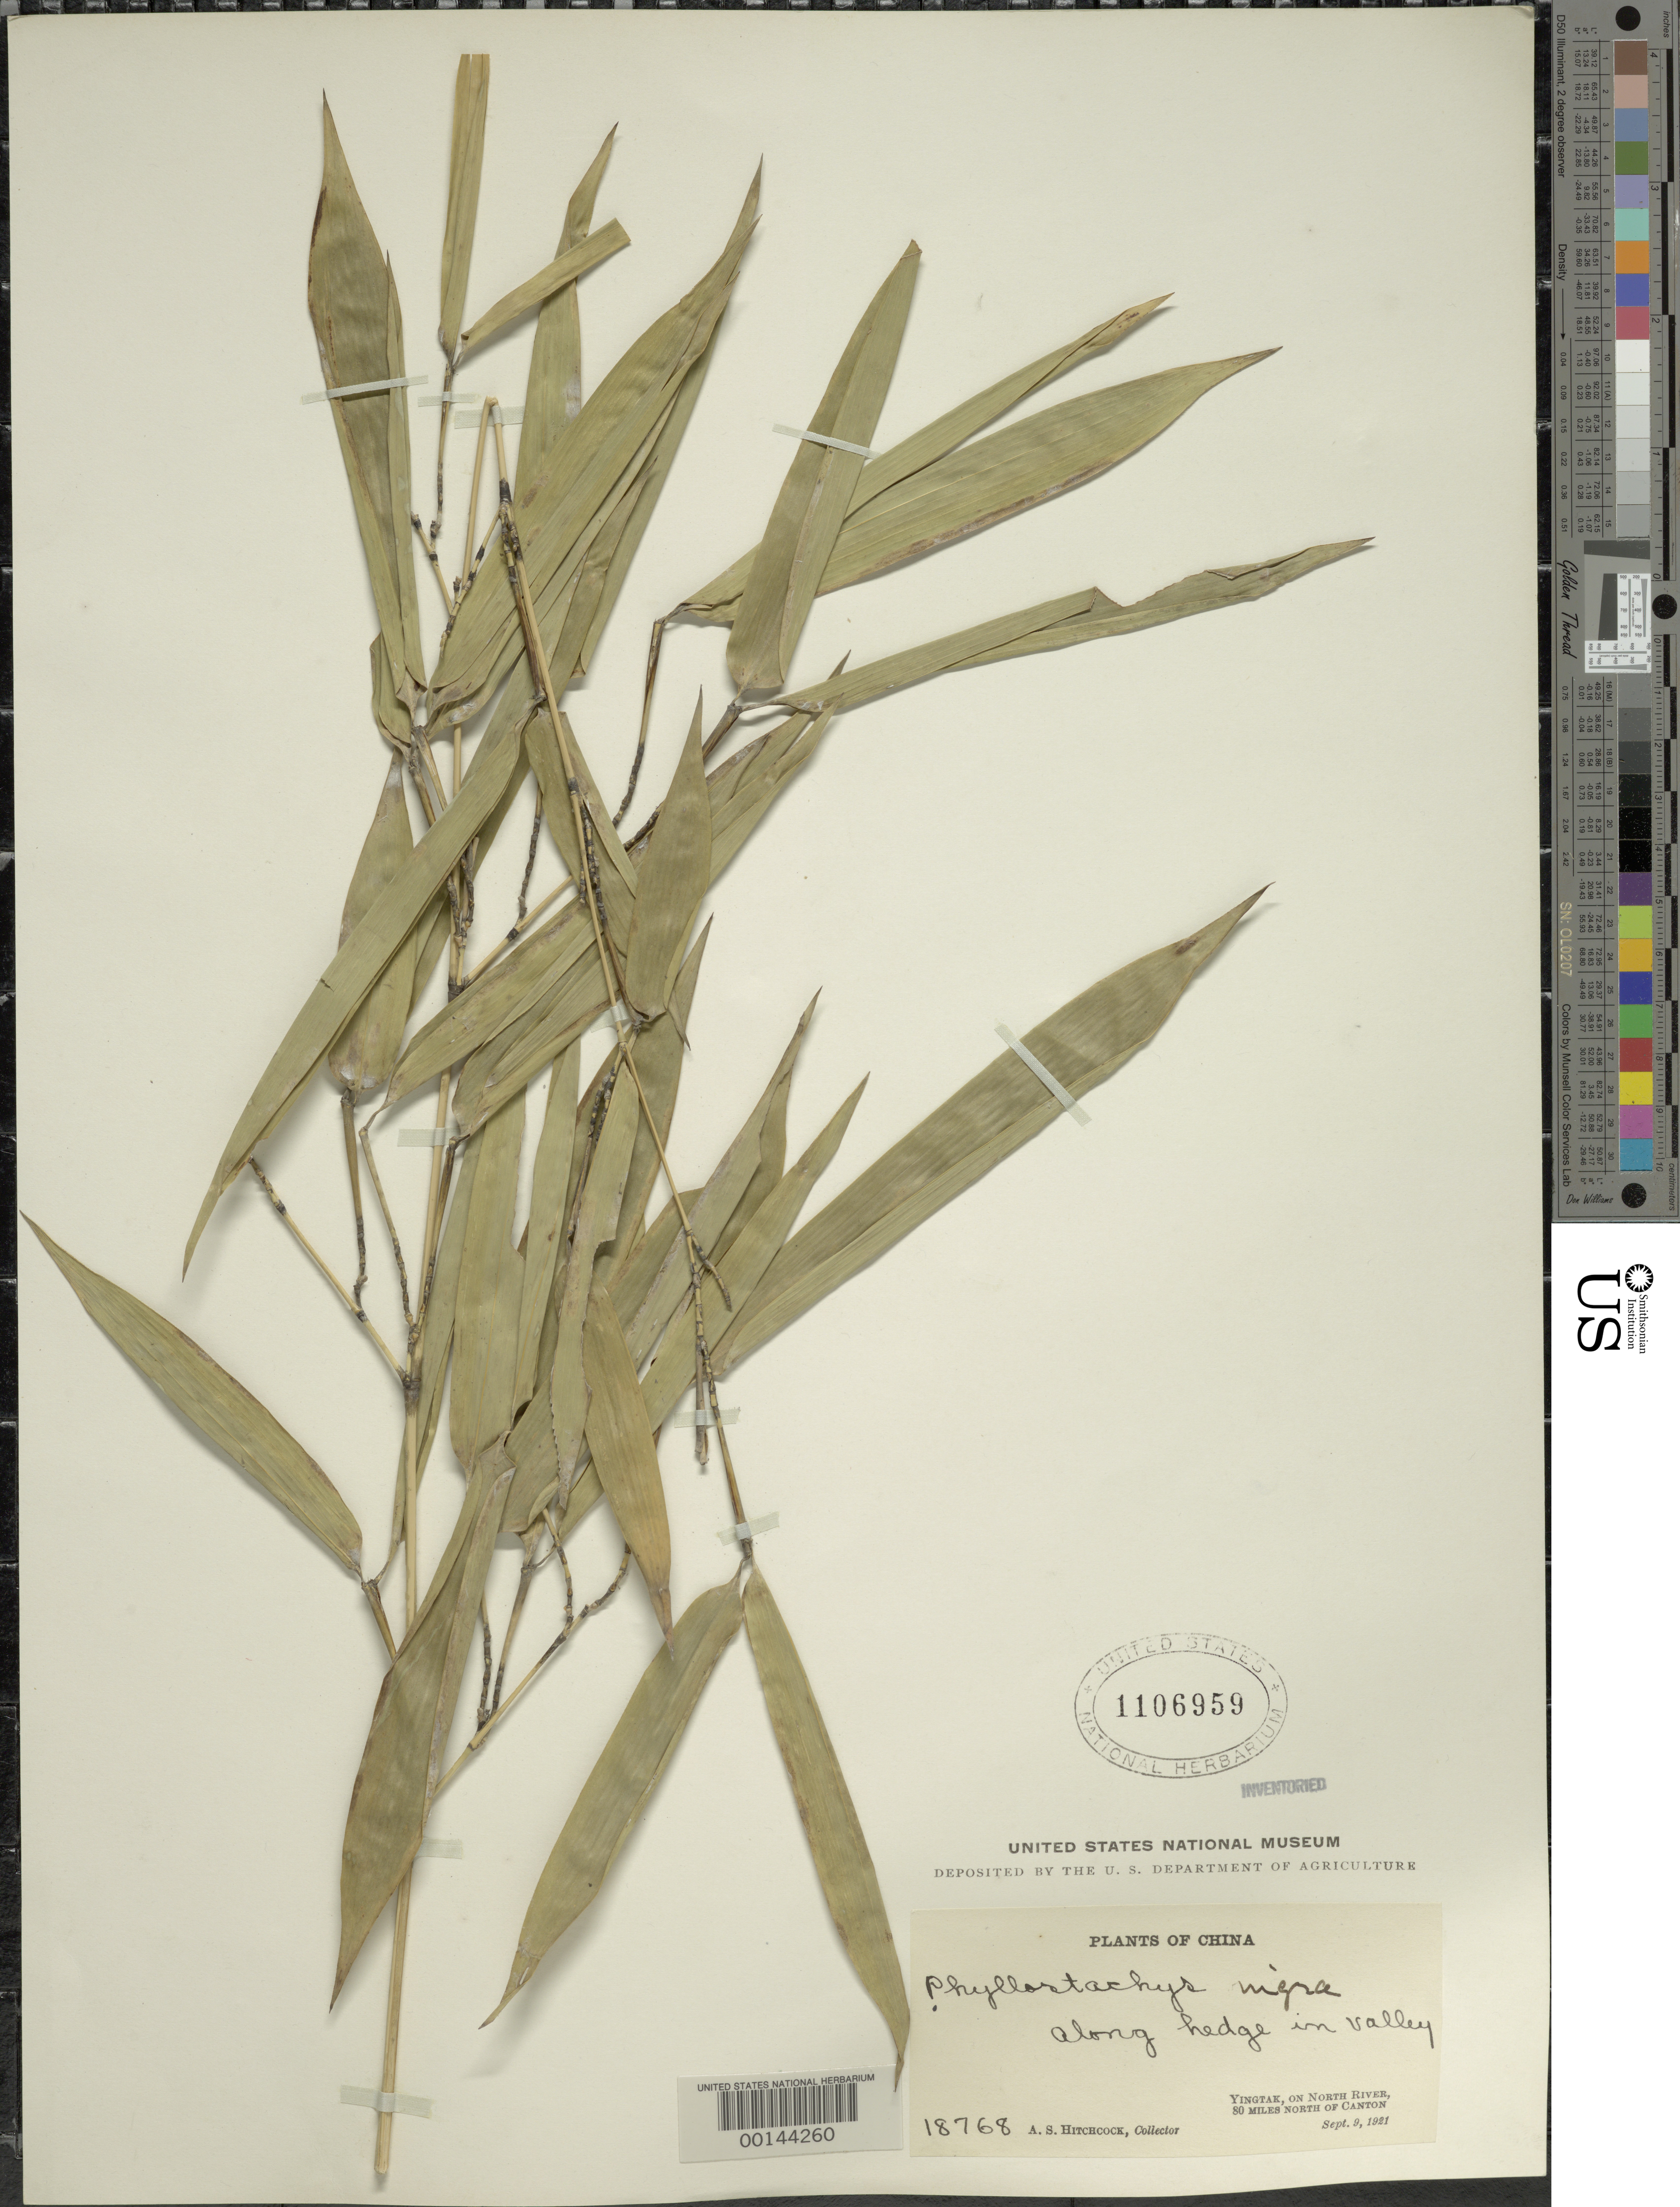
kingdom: Plantae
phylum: Tracheophyta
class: Liliopsida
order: Poales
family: Poaceae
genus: Phyllostachys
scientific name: Phyllostachys nigra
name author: (Lodd. ex Lindl.) Munro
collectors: A. S. Hitchcock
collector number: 18768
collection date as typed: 09 Sep 1921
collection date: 1921-09-09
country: China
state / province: Guangdong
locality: Canton, Yingtak, on North R.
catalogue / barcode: US 1106959